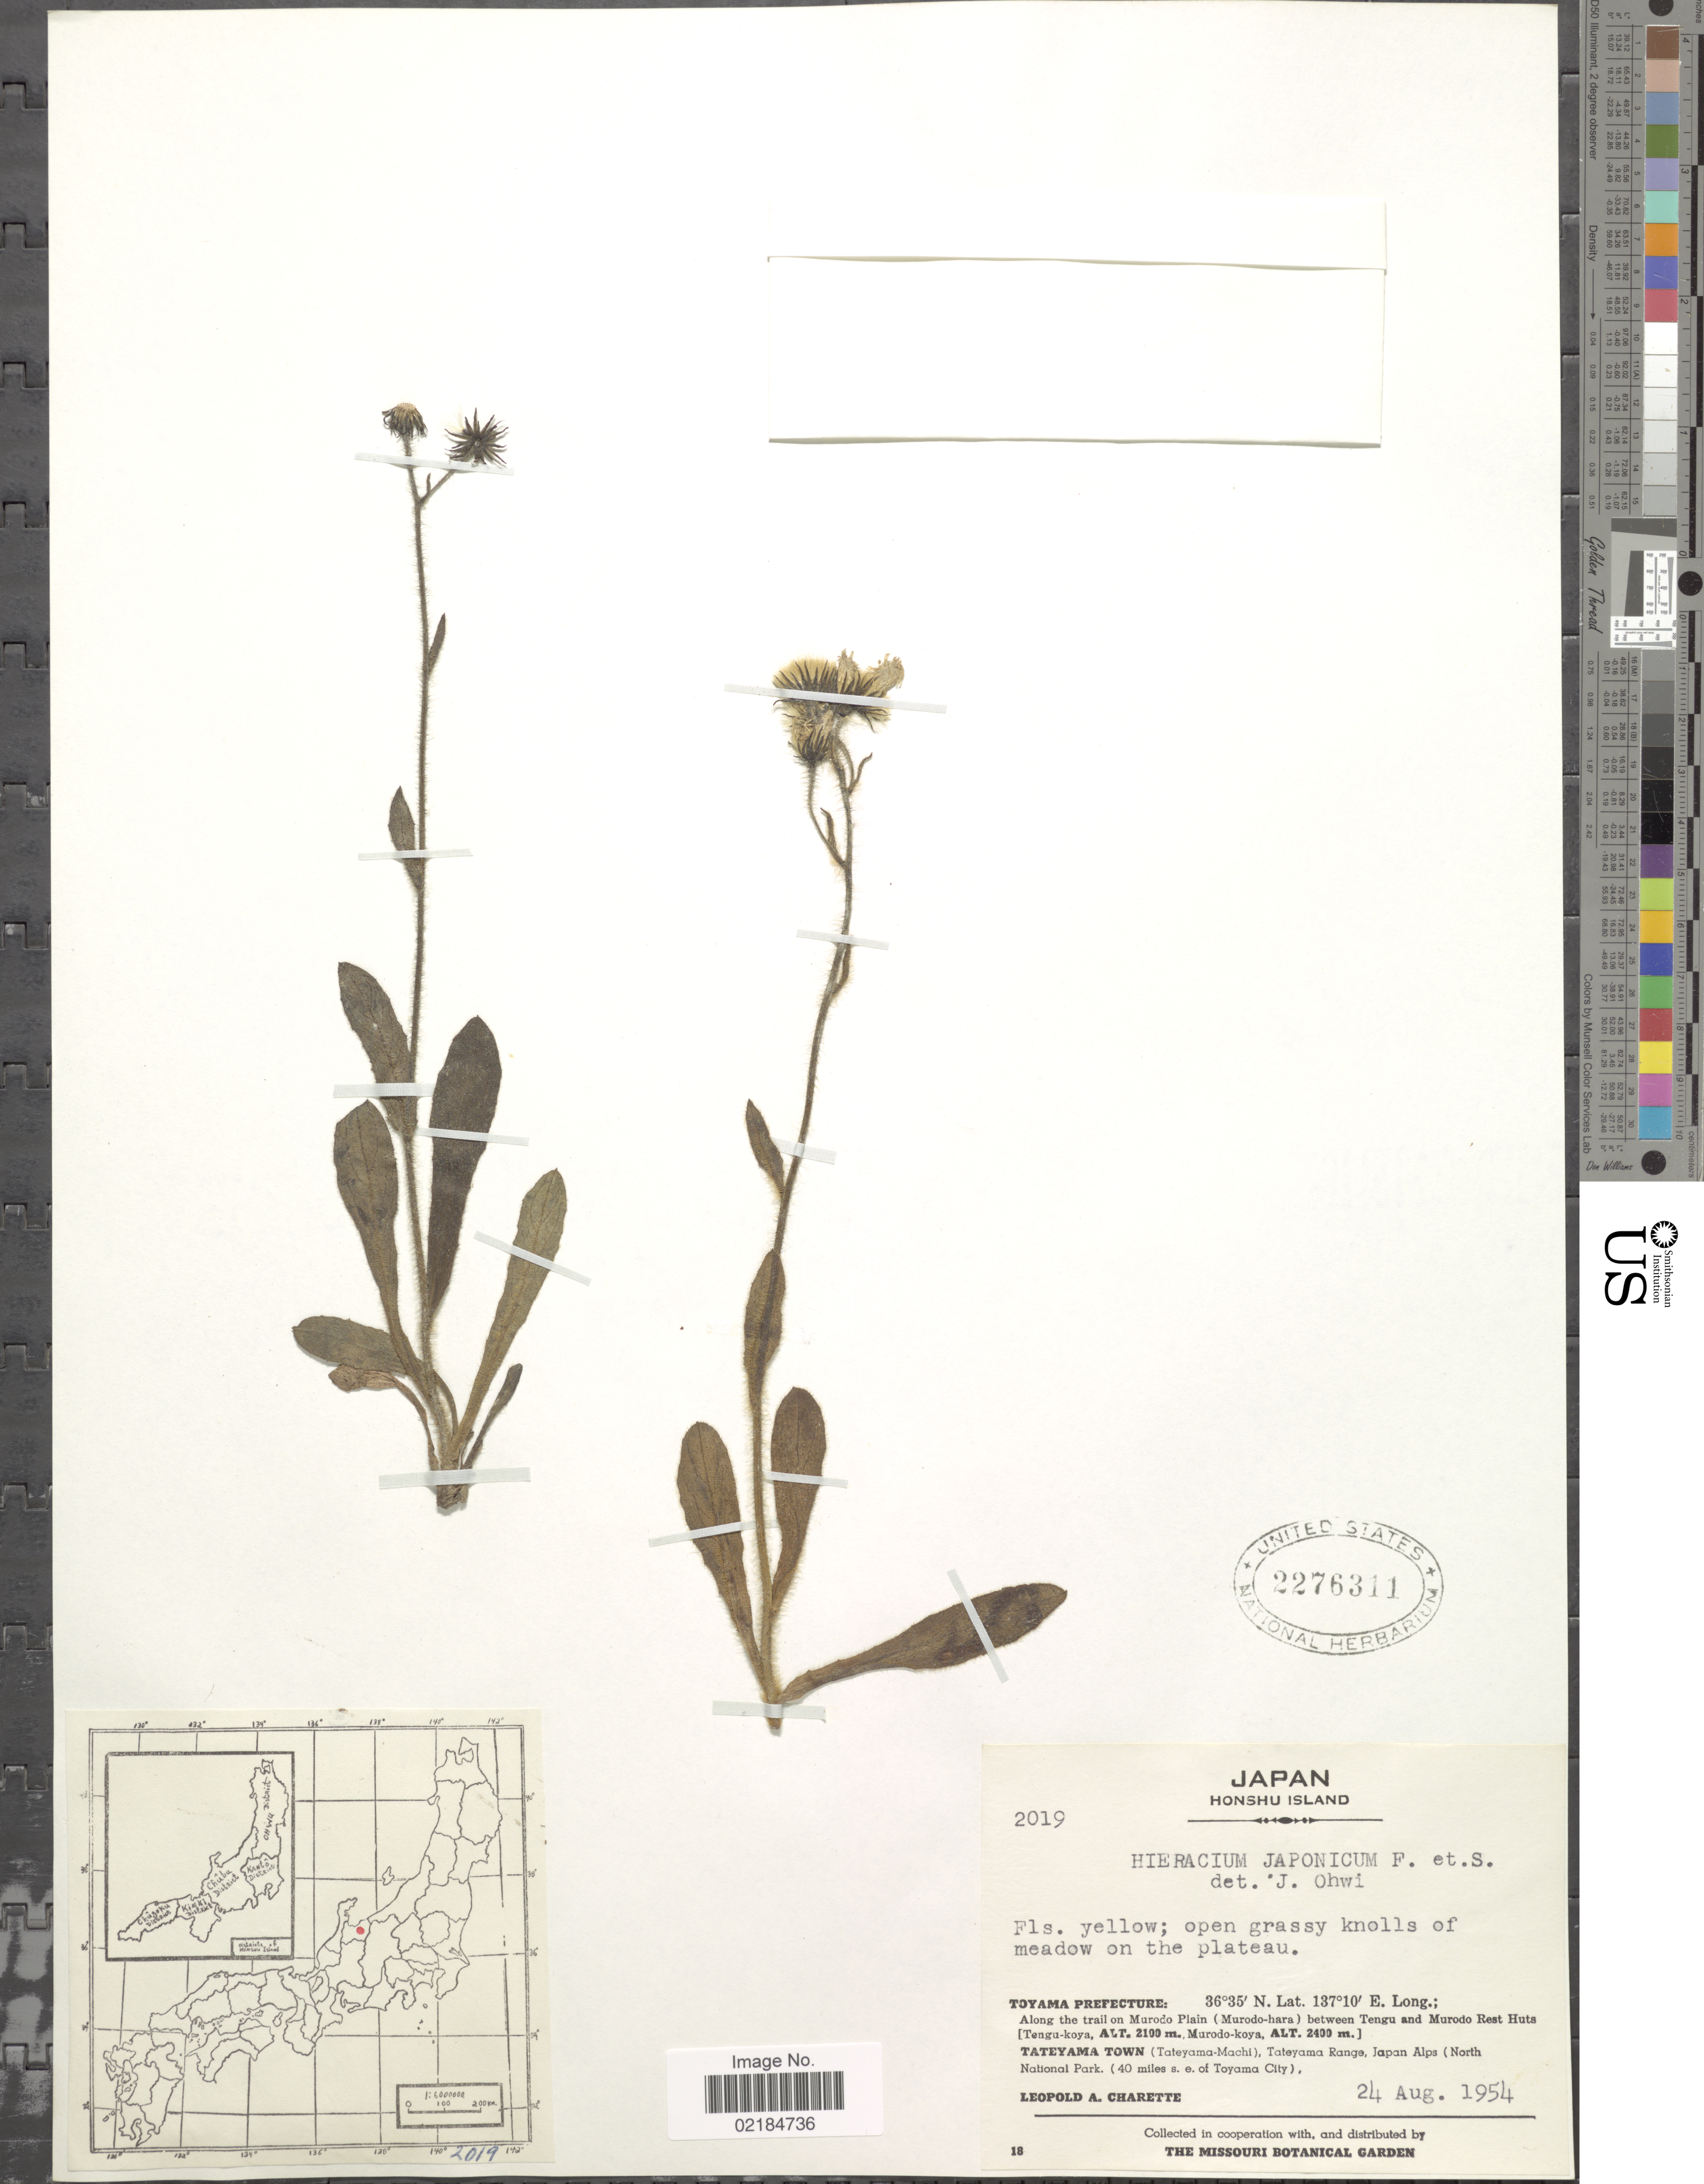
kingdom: Plantae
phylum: Tracheophyta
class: Magnoliopsida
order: Asterales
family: Asteraceae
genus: Hieracium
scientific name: Hieracium japonicum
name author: Franch.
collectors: L. A. Charette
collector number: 2019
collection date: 1954-08-24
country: Japan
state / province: Toyama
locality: Honshu Island. Toyama Prefecture: Along the trail on Murodo Plain (Murodo-hara) between Tengu and Murodo Rest Huts (Tengu-koya), Tateyama Town (Tateyama-Machi), Tateyama Range, Japan Alps (North National Park(40 miles s.e. of Toyama City)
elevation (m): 2100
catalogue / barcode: US 2276311